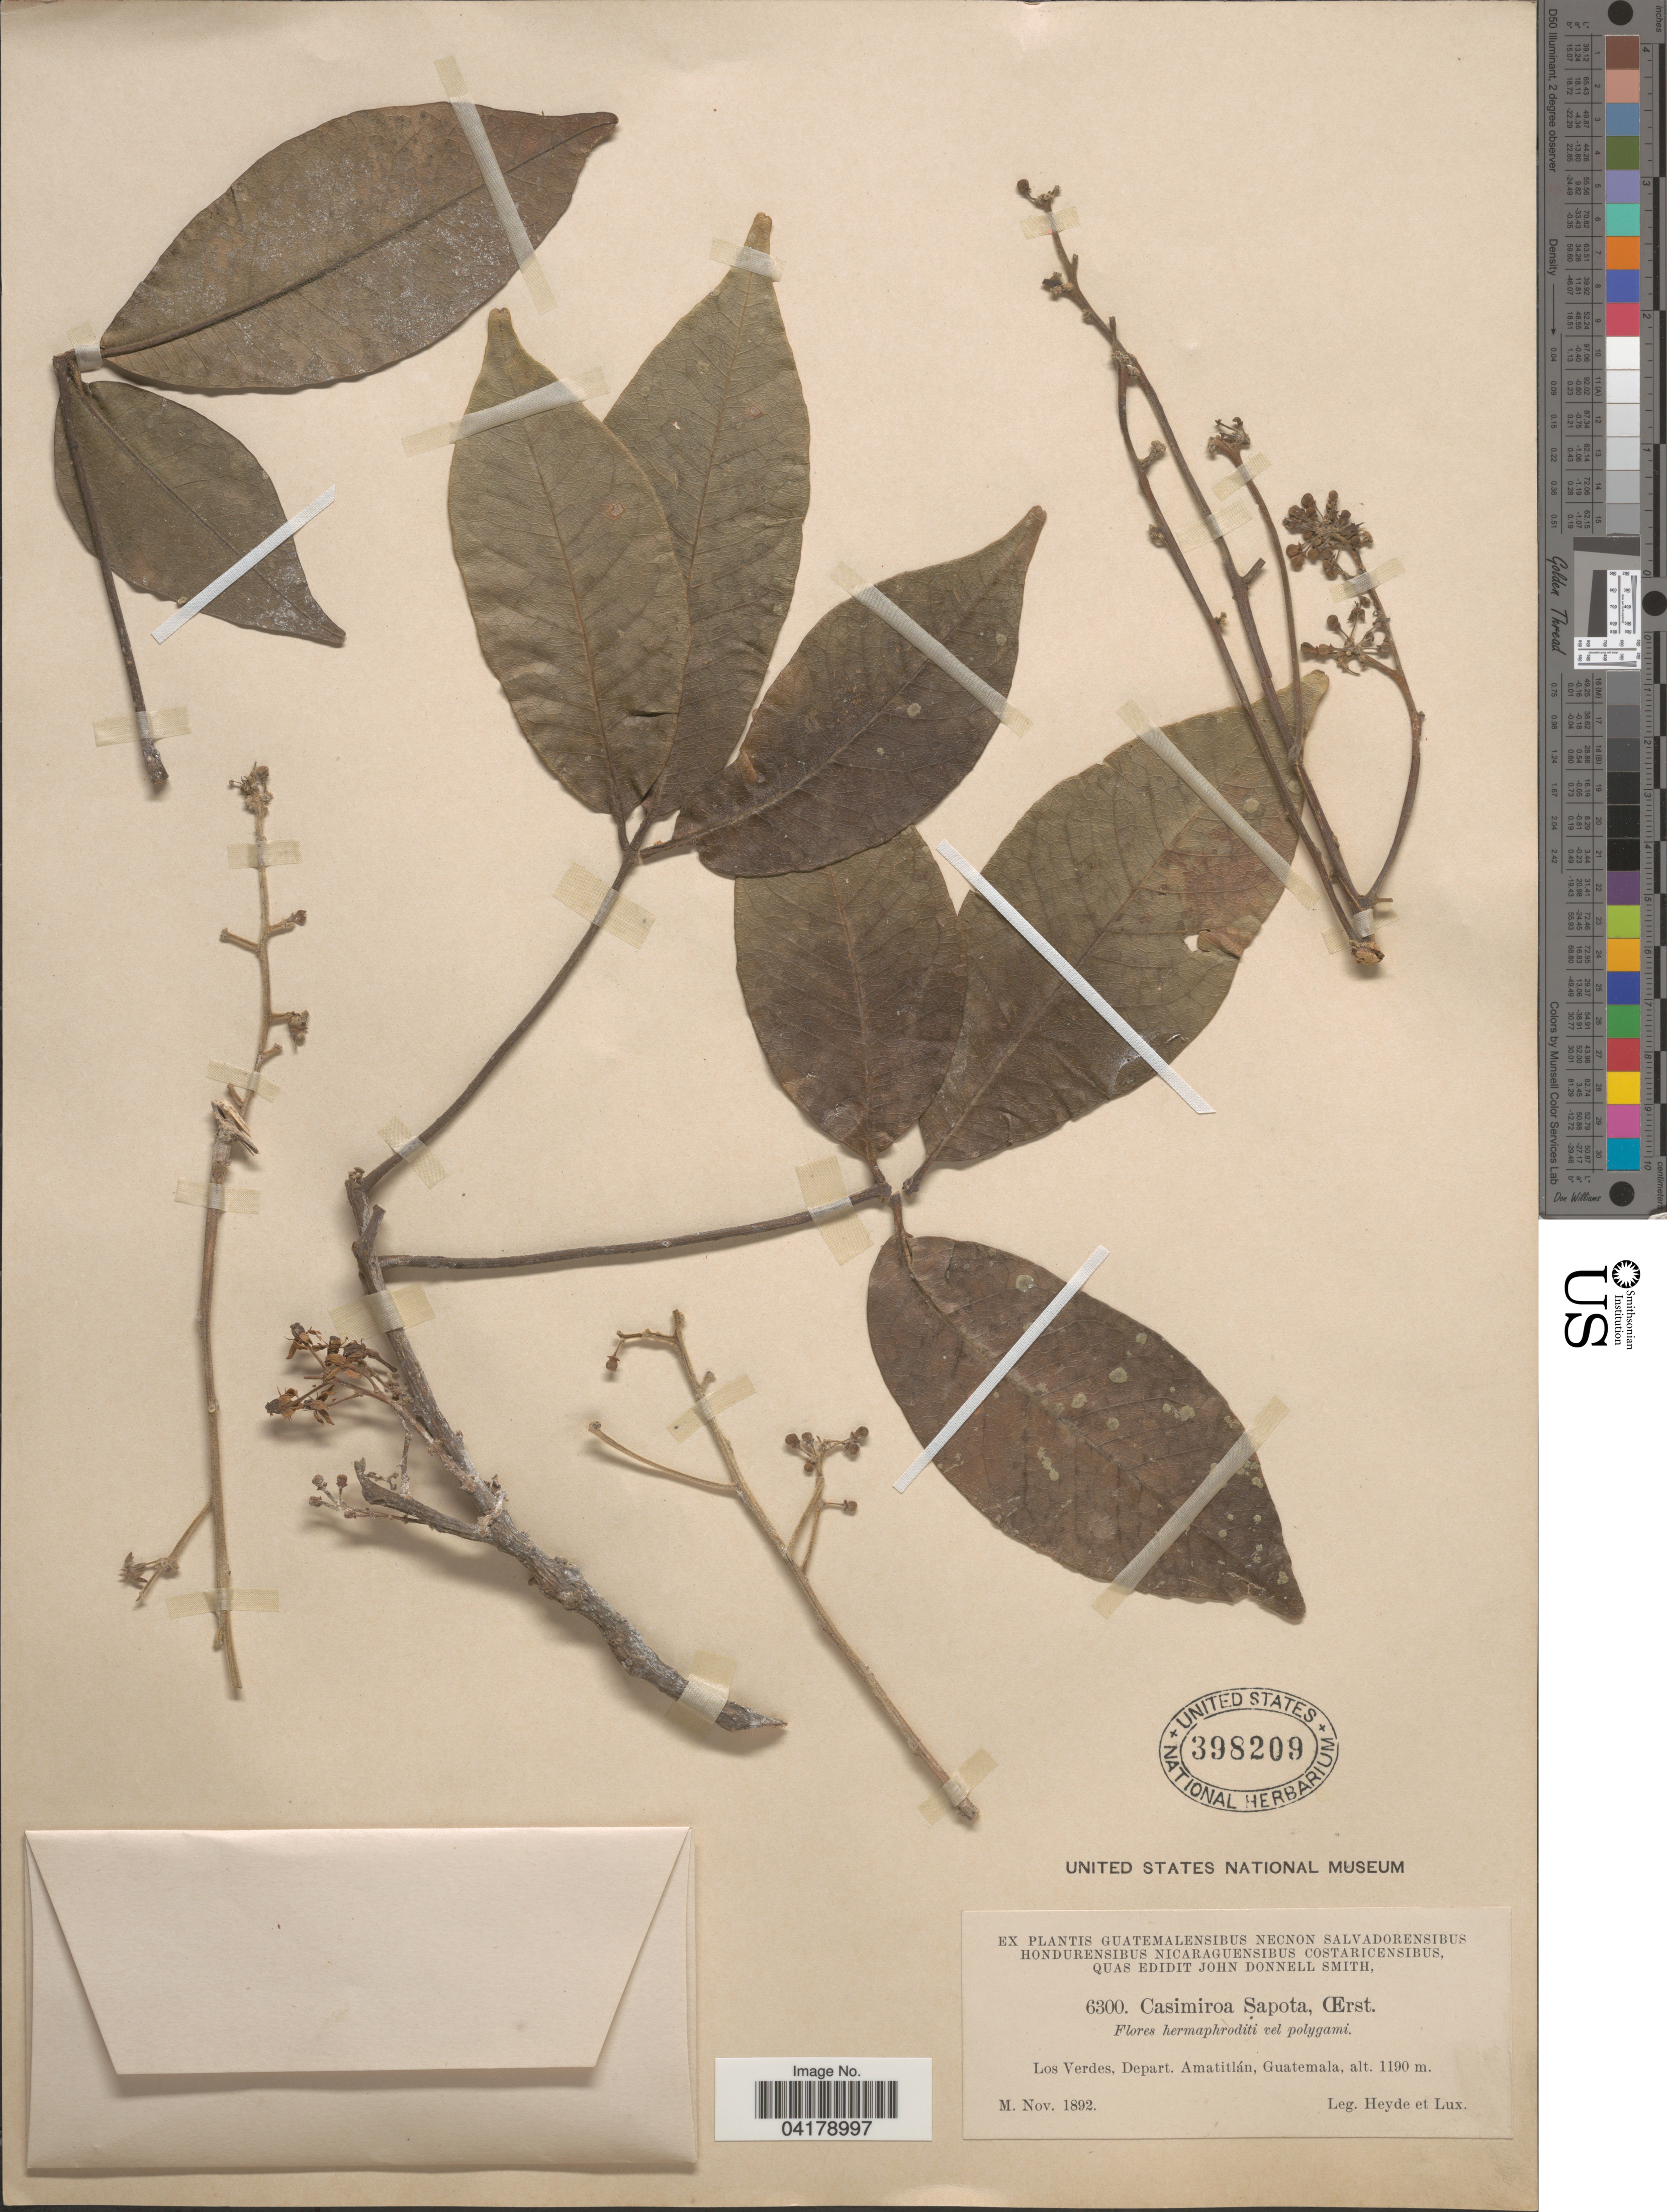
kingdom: Plantae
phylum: Tracheophyta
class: Magnoliopsida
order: Sapindales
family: Rutaceae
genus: Casimiroa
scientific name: Casimiroa sapota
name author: Oerst.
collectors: Heyde & Lux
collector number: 6300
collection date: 1892-11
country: Guatemala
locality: Los Verdes, Depart. Amatitlán.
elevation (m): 1190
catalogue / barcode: US 398209